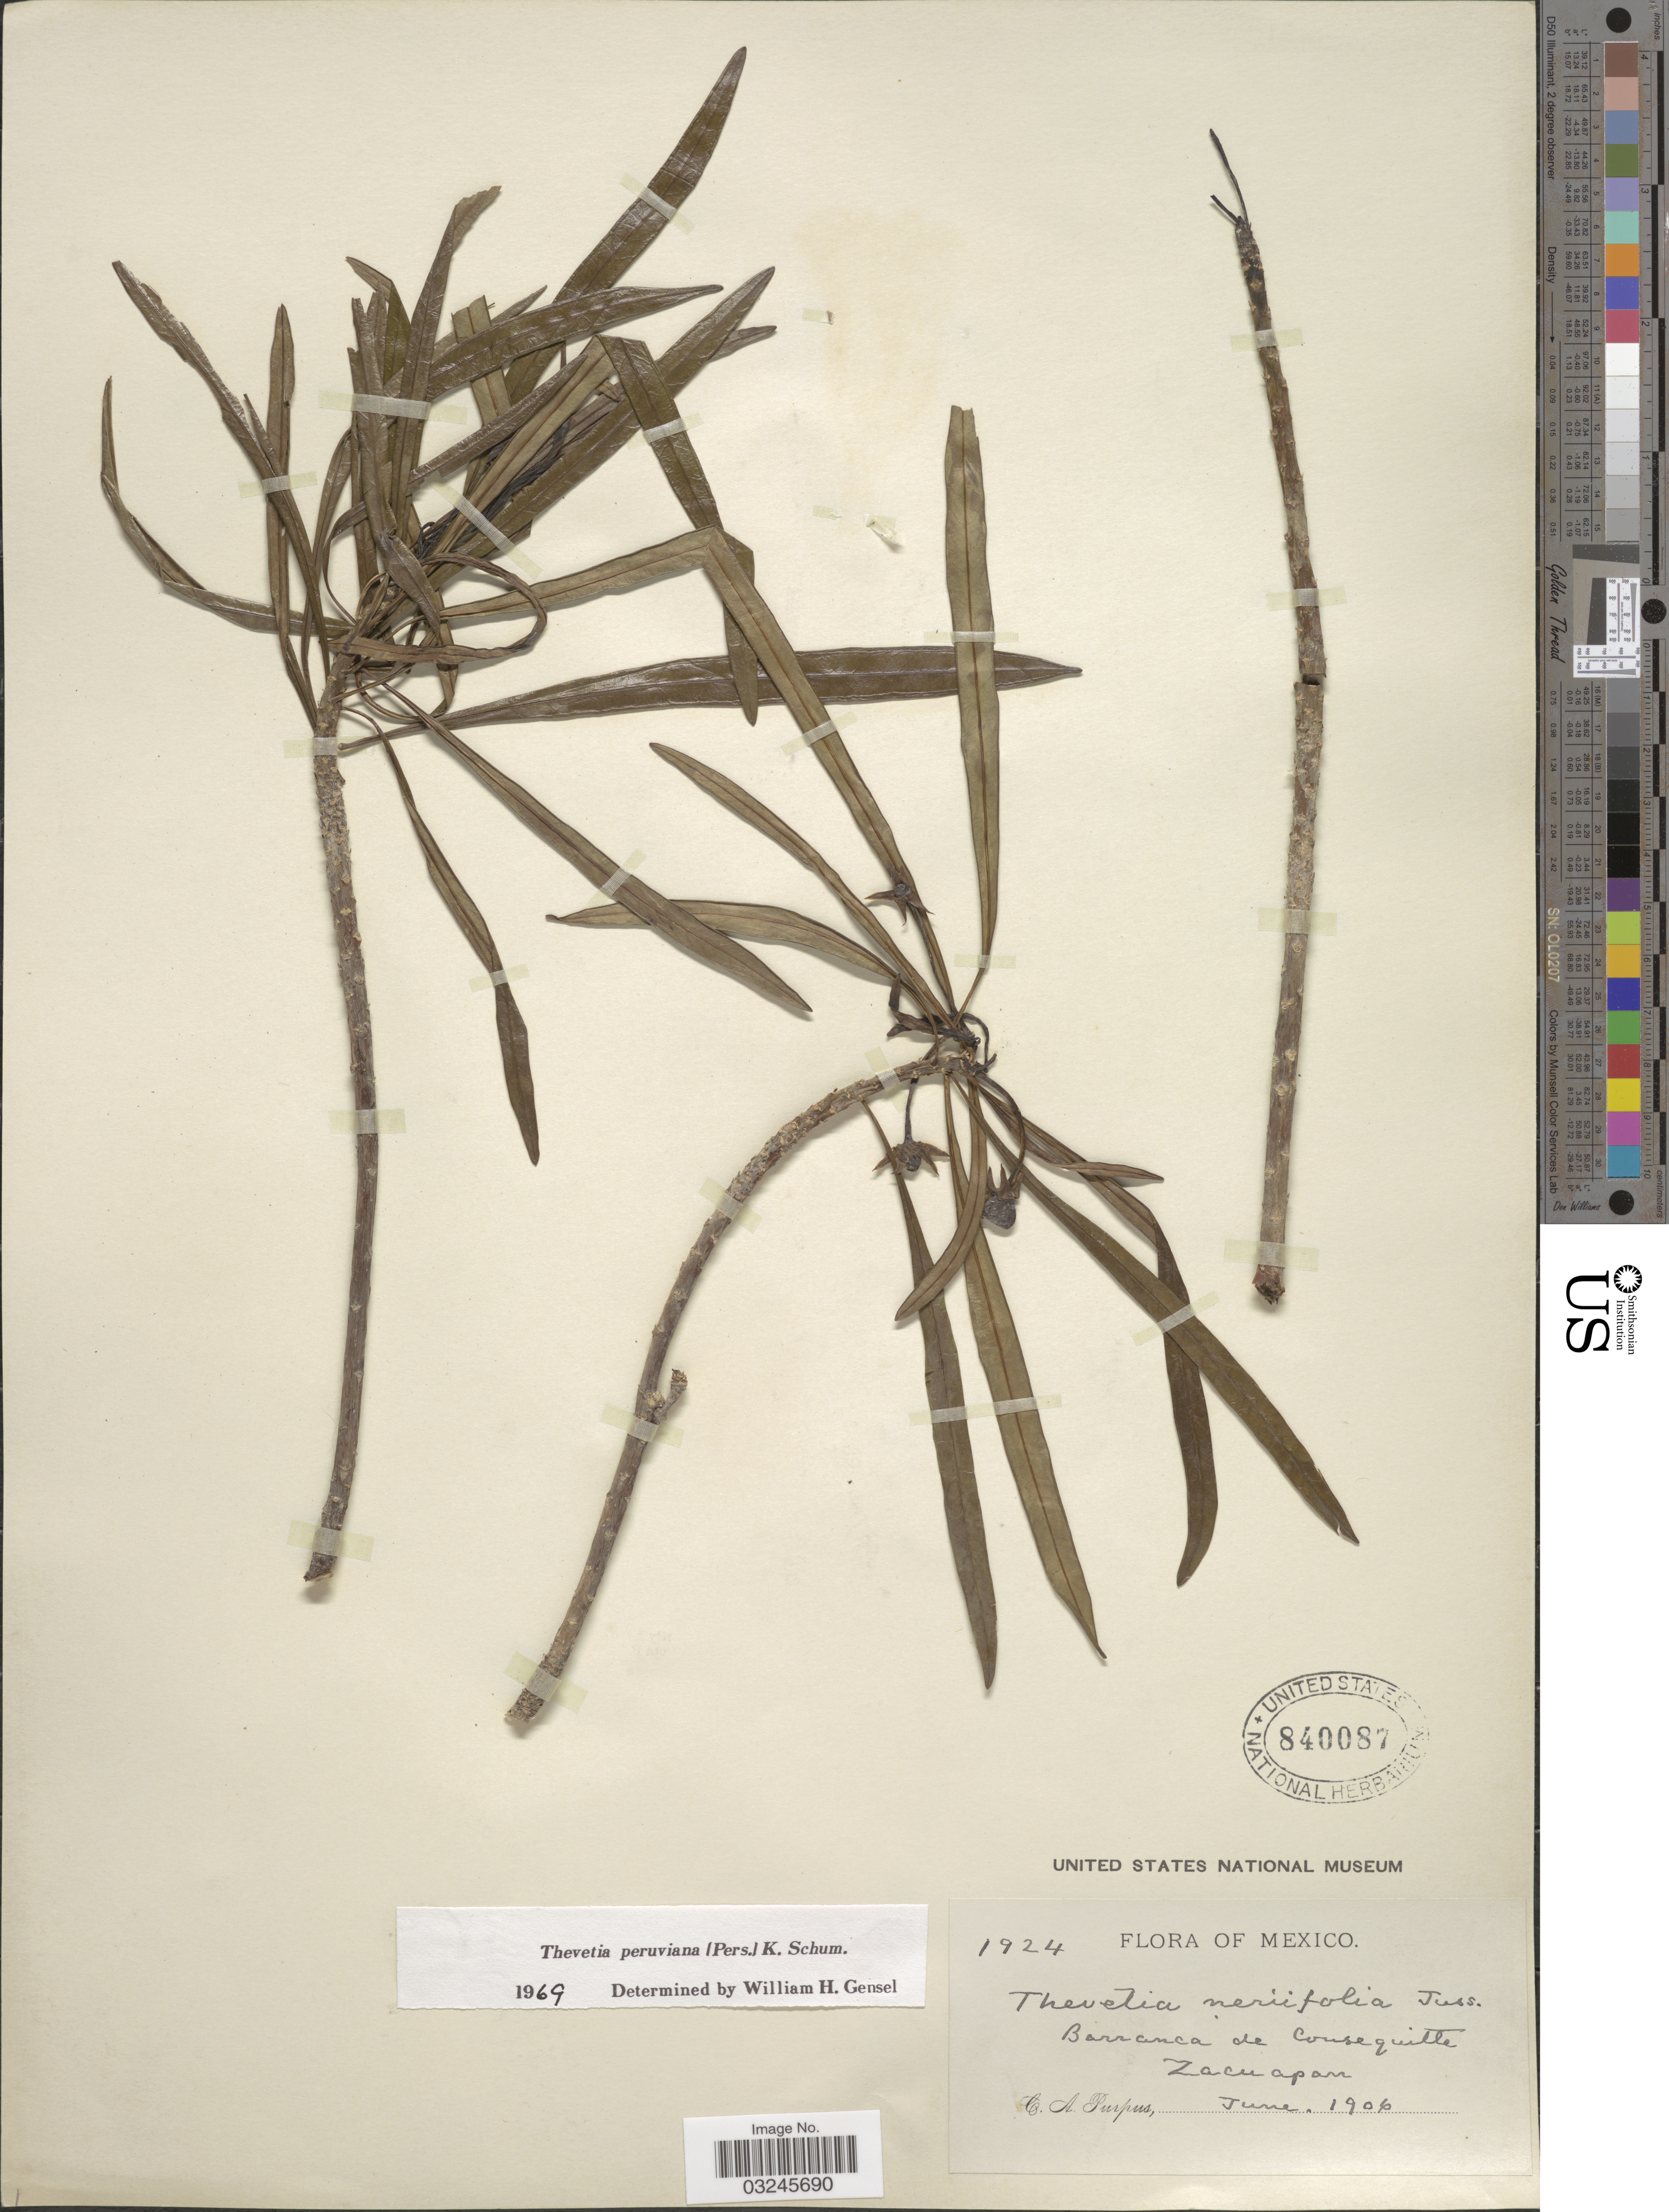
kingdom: Plantae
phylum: Tracheophyta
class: Magnoliopsida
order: Gentianales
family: Apocynaceae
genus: Thevetia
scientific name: Thevetia peruviana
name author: (Pers.) K. Schum.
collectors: C. A. Purpus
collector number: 1924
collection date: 1906-06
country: Mexico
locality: Barranca de Consoquitla, Zacuapan.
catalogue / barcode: US 840087